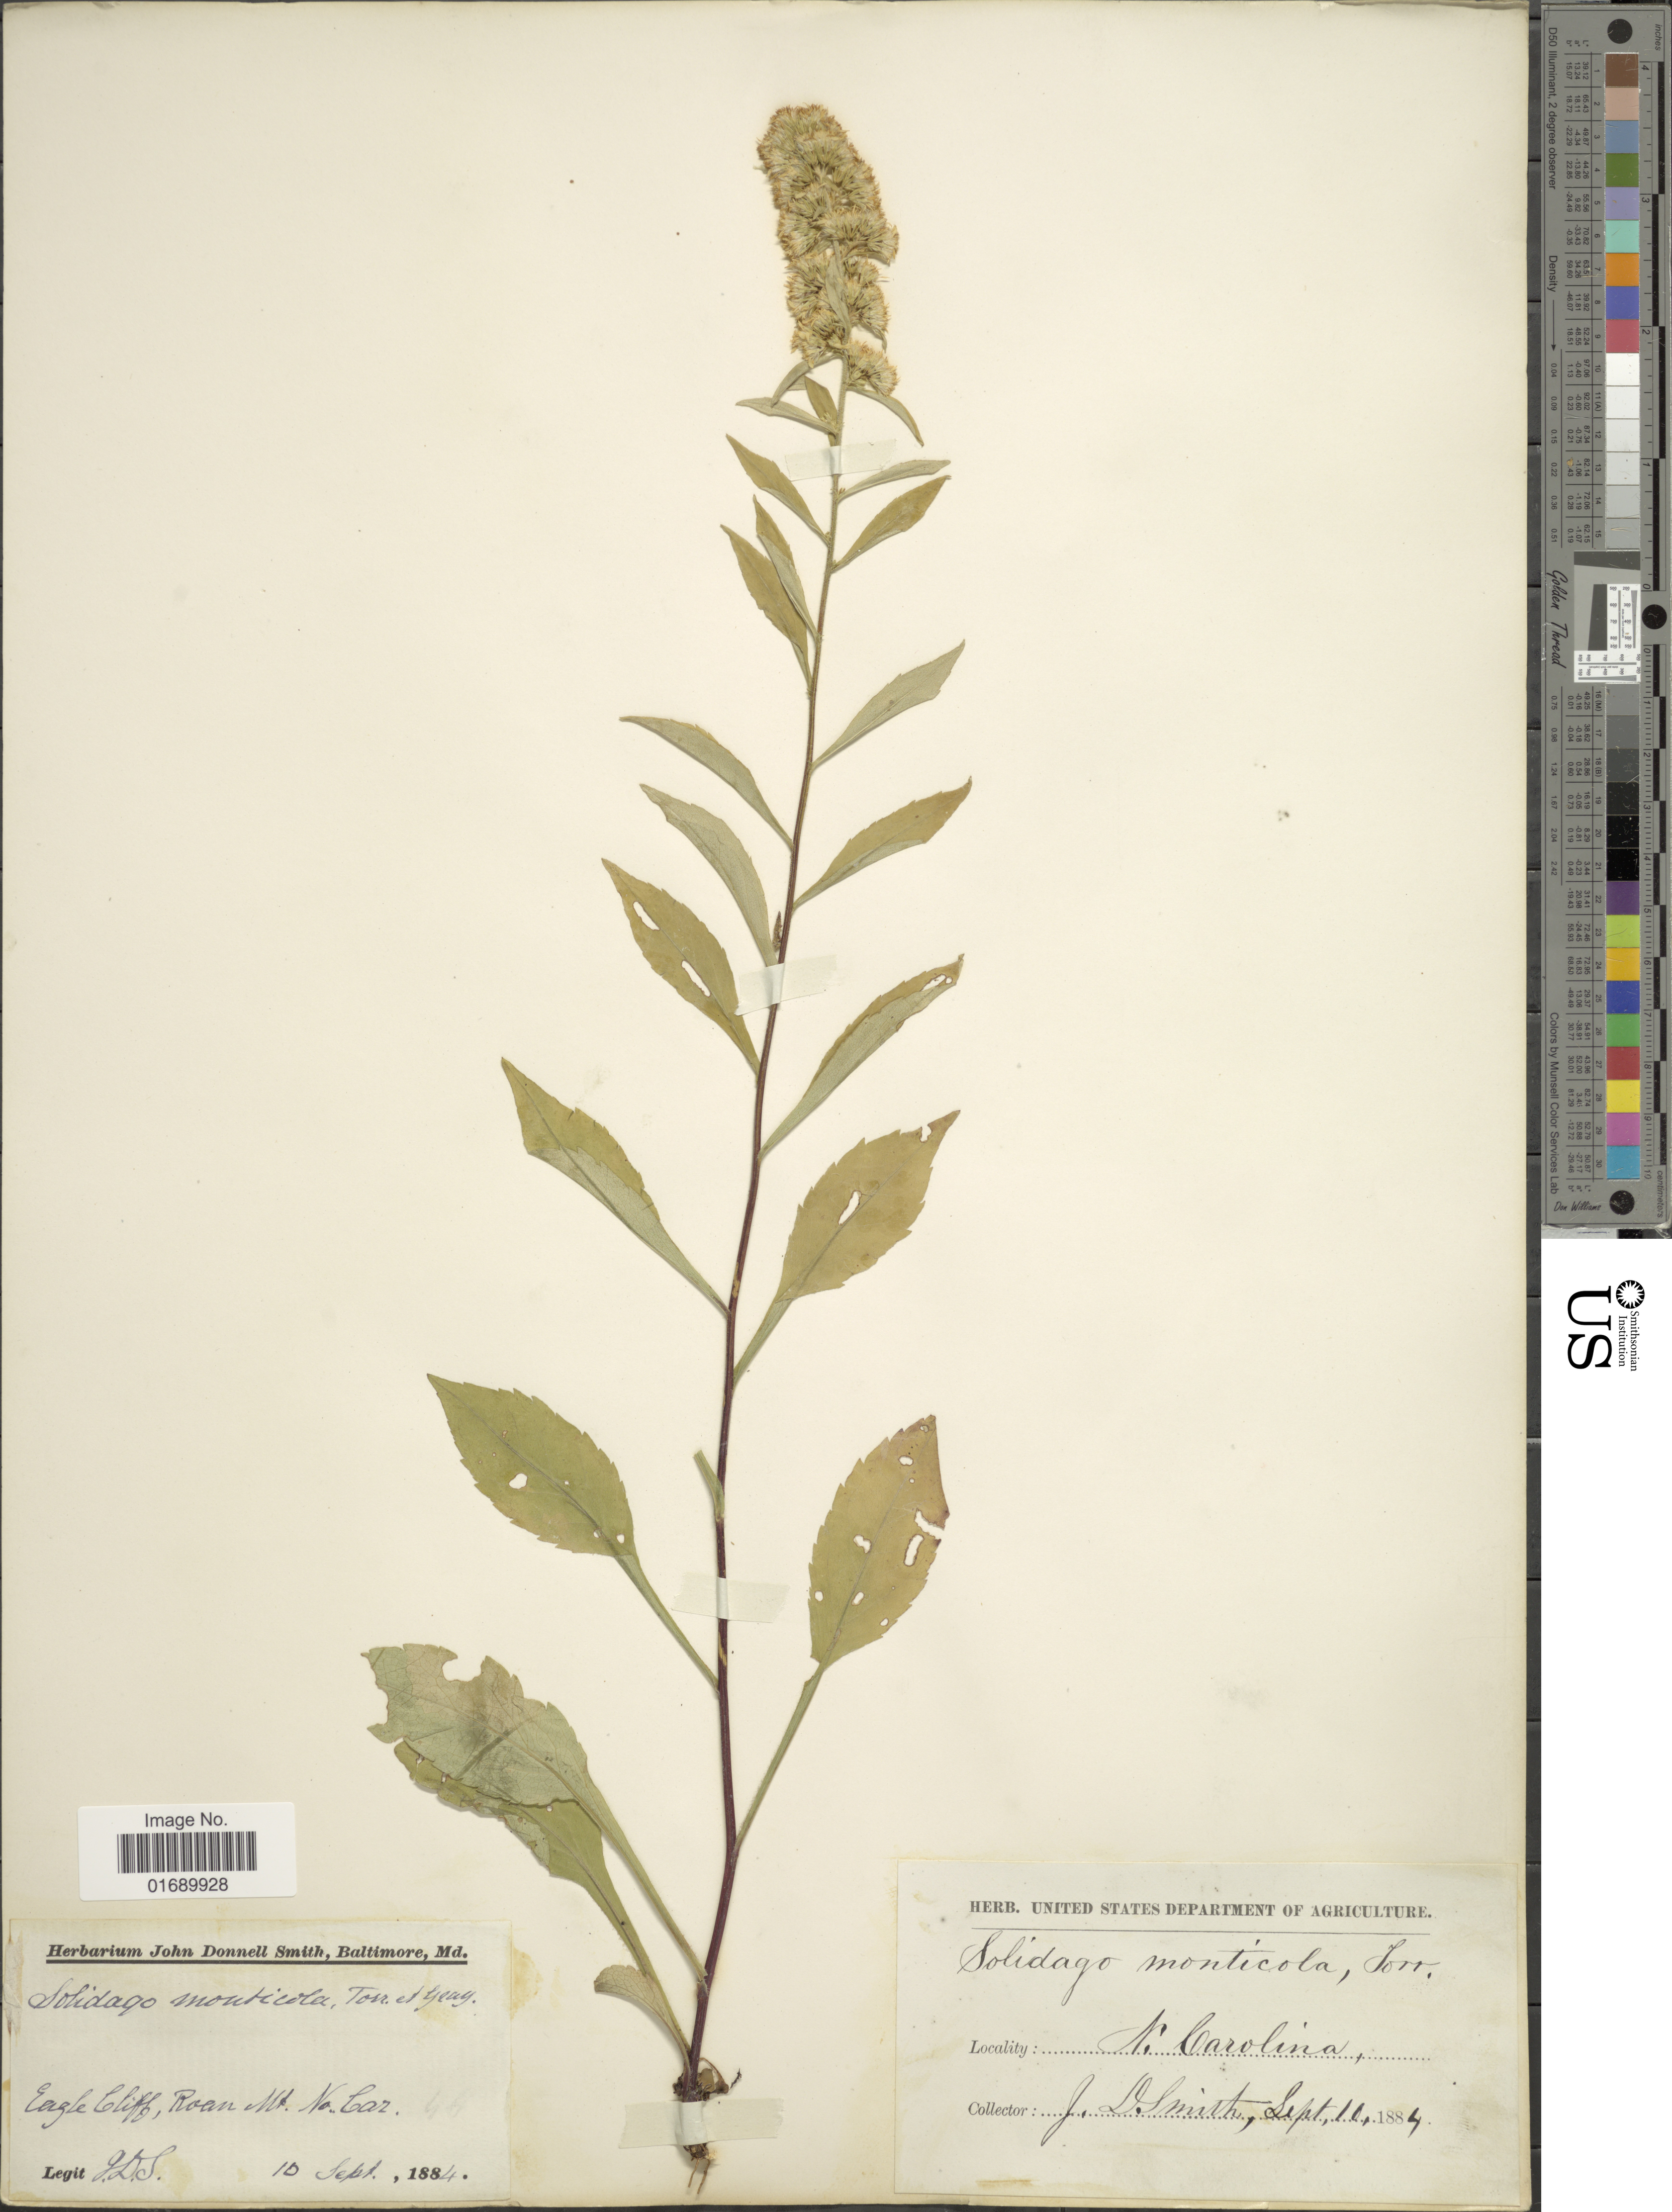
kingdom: Plantae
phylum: Tracheophyta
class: Magnoliopsida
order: Asterales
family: Asteraceae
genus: Solidago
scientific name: Solidago roanensis var. monticola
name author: (Torr. & A. Gray) Fernald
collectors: J. Donnell Smith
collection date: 1884-09-10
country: United States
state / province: North Carolina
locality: Eagle Cliff, Roan Mt